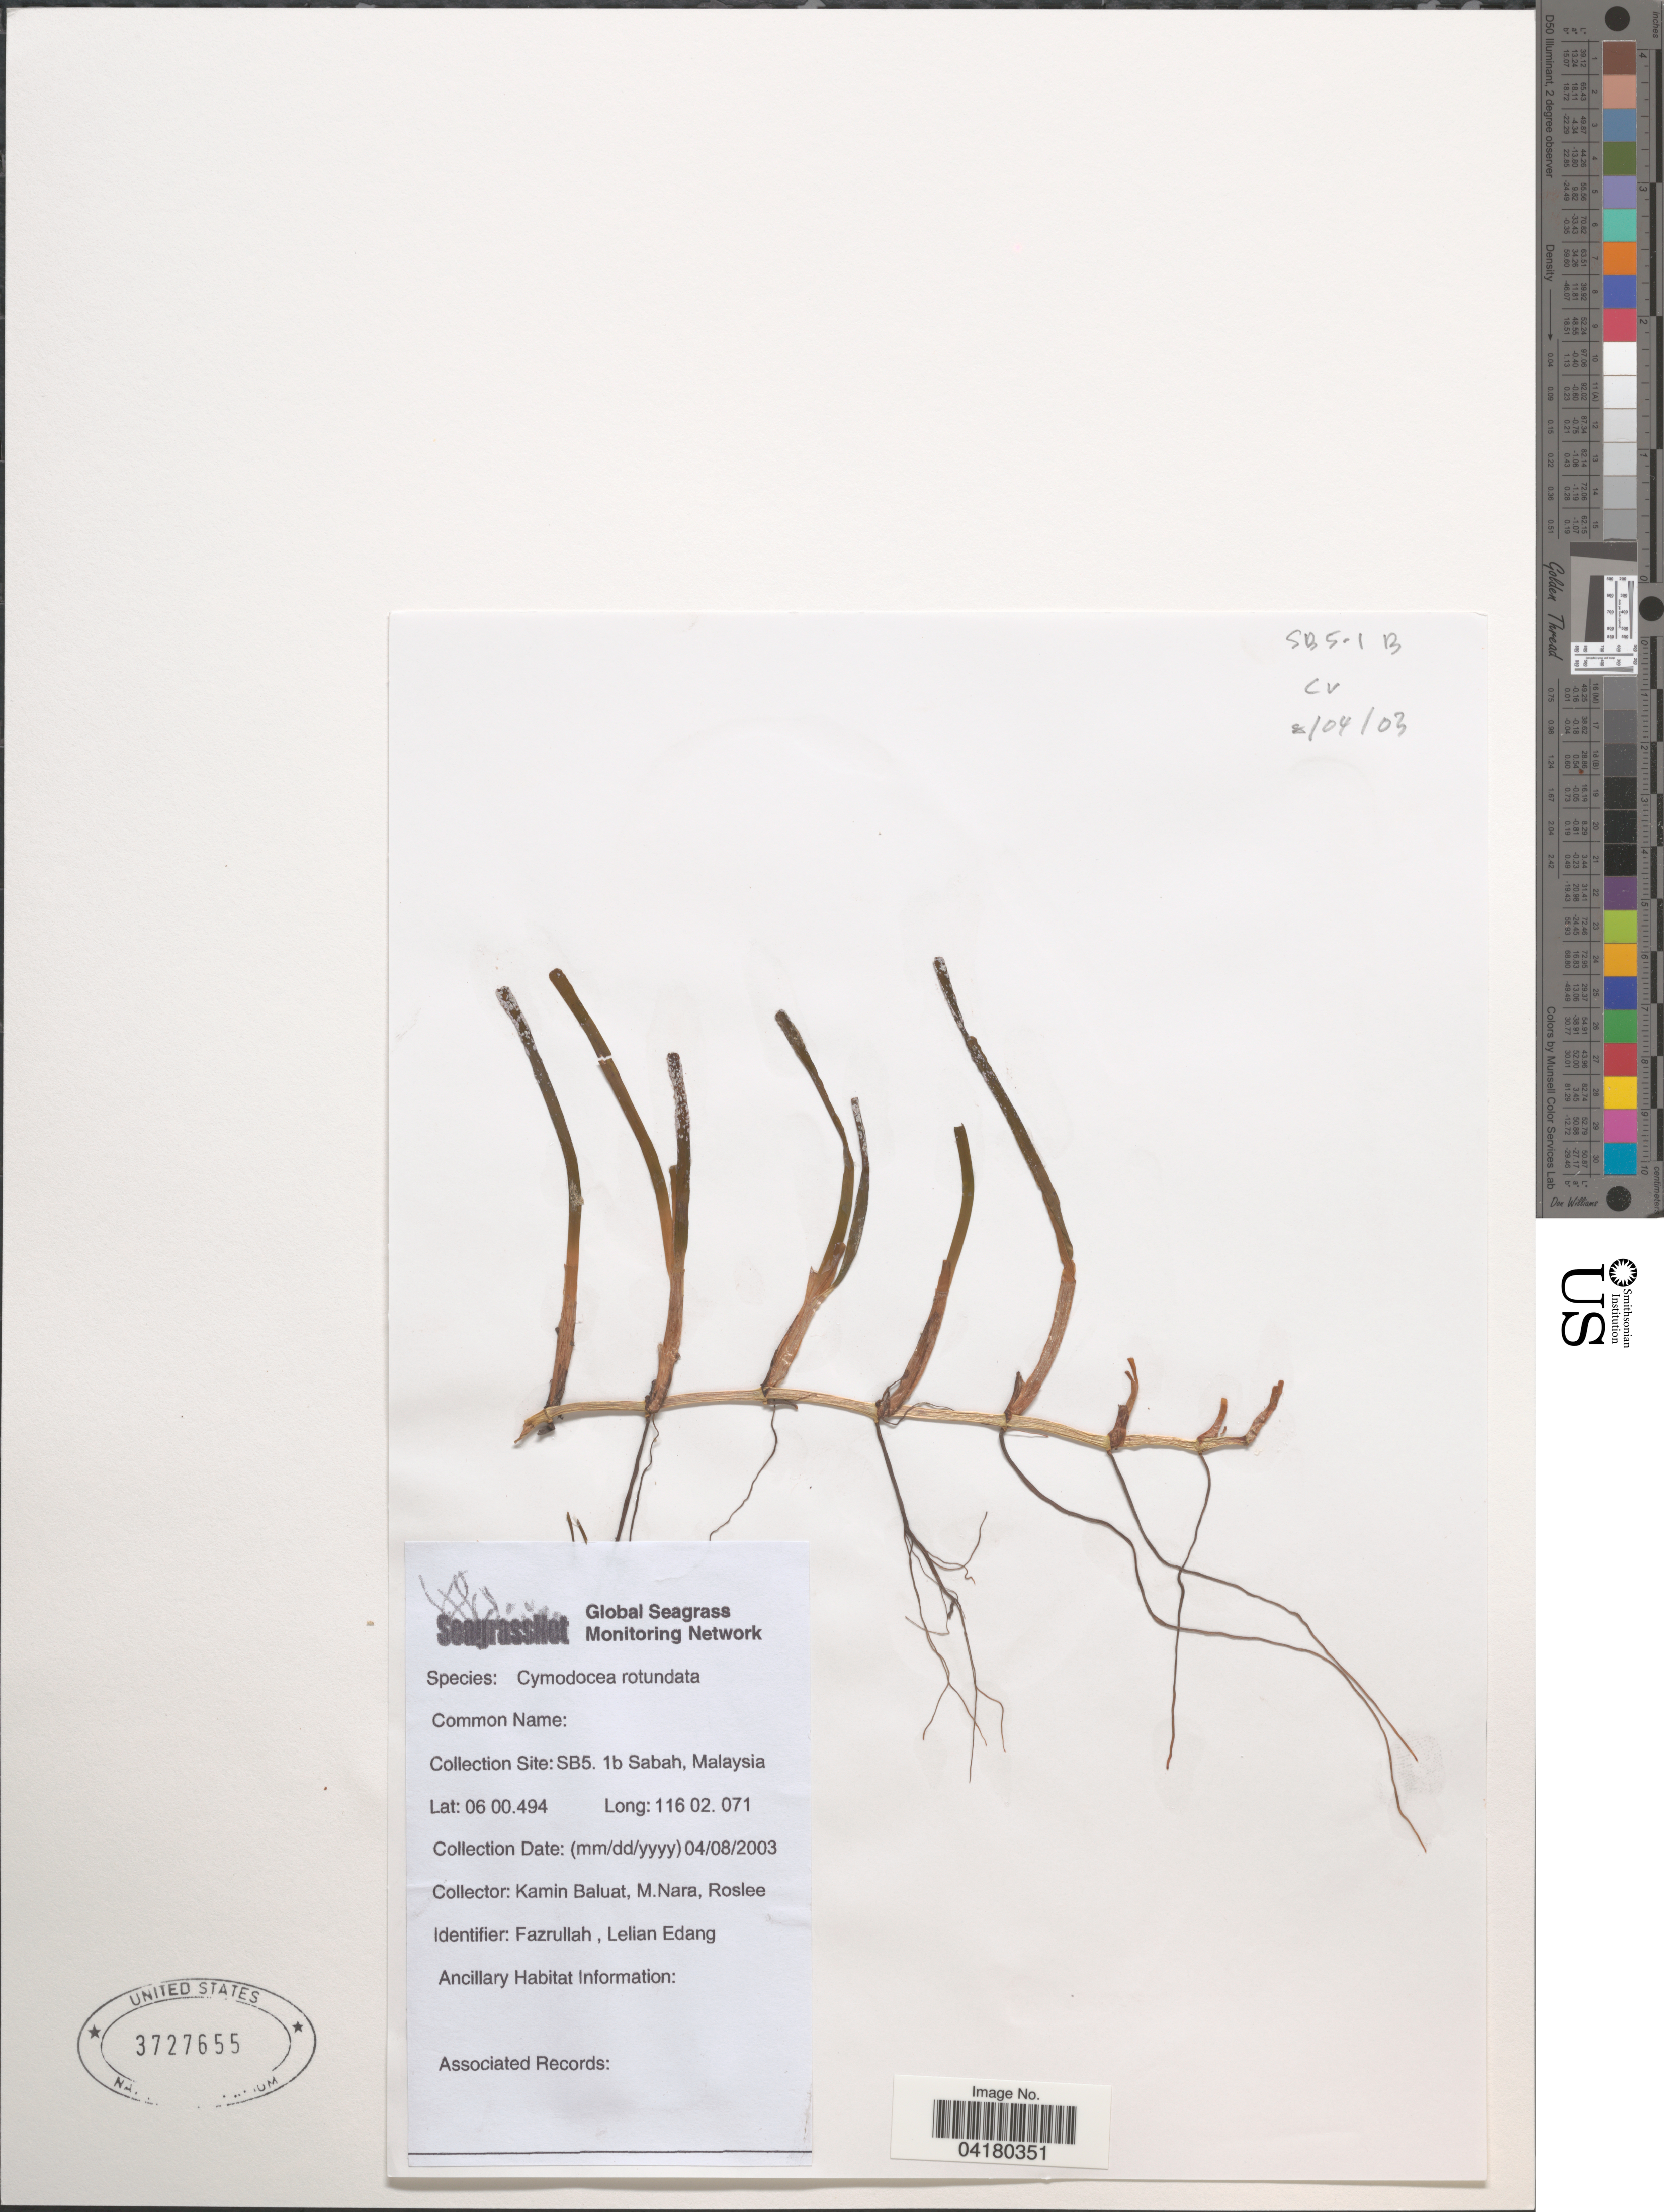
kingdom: Plantae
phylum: Tracheophyta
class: Liliopsida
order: Alismatales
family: Cymodoceaceae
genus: Cymodocea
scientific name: Cymodocea rotundata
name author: Asch. & Schweinf.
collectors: K. Baluat, M. Nara & Roslee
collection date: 2003-04-08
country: Malaysia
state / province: Sabah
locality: SB5. 1b.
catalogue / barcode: US 3727655